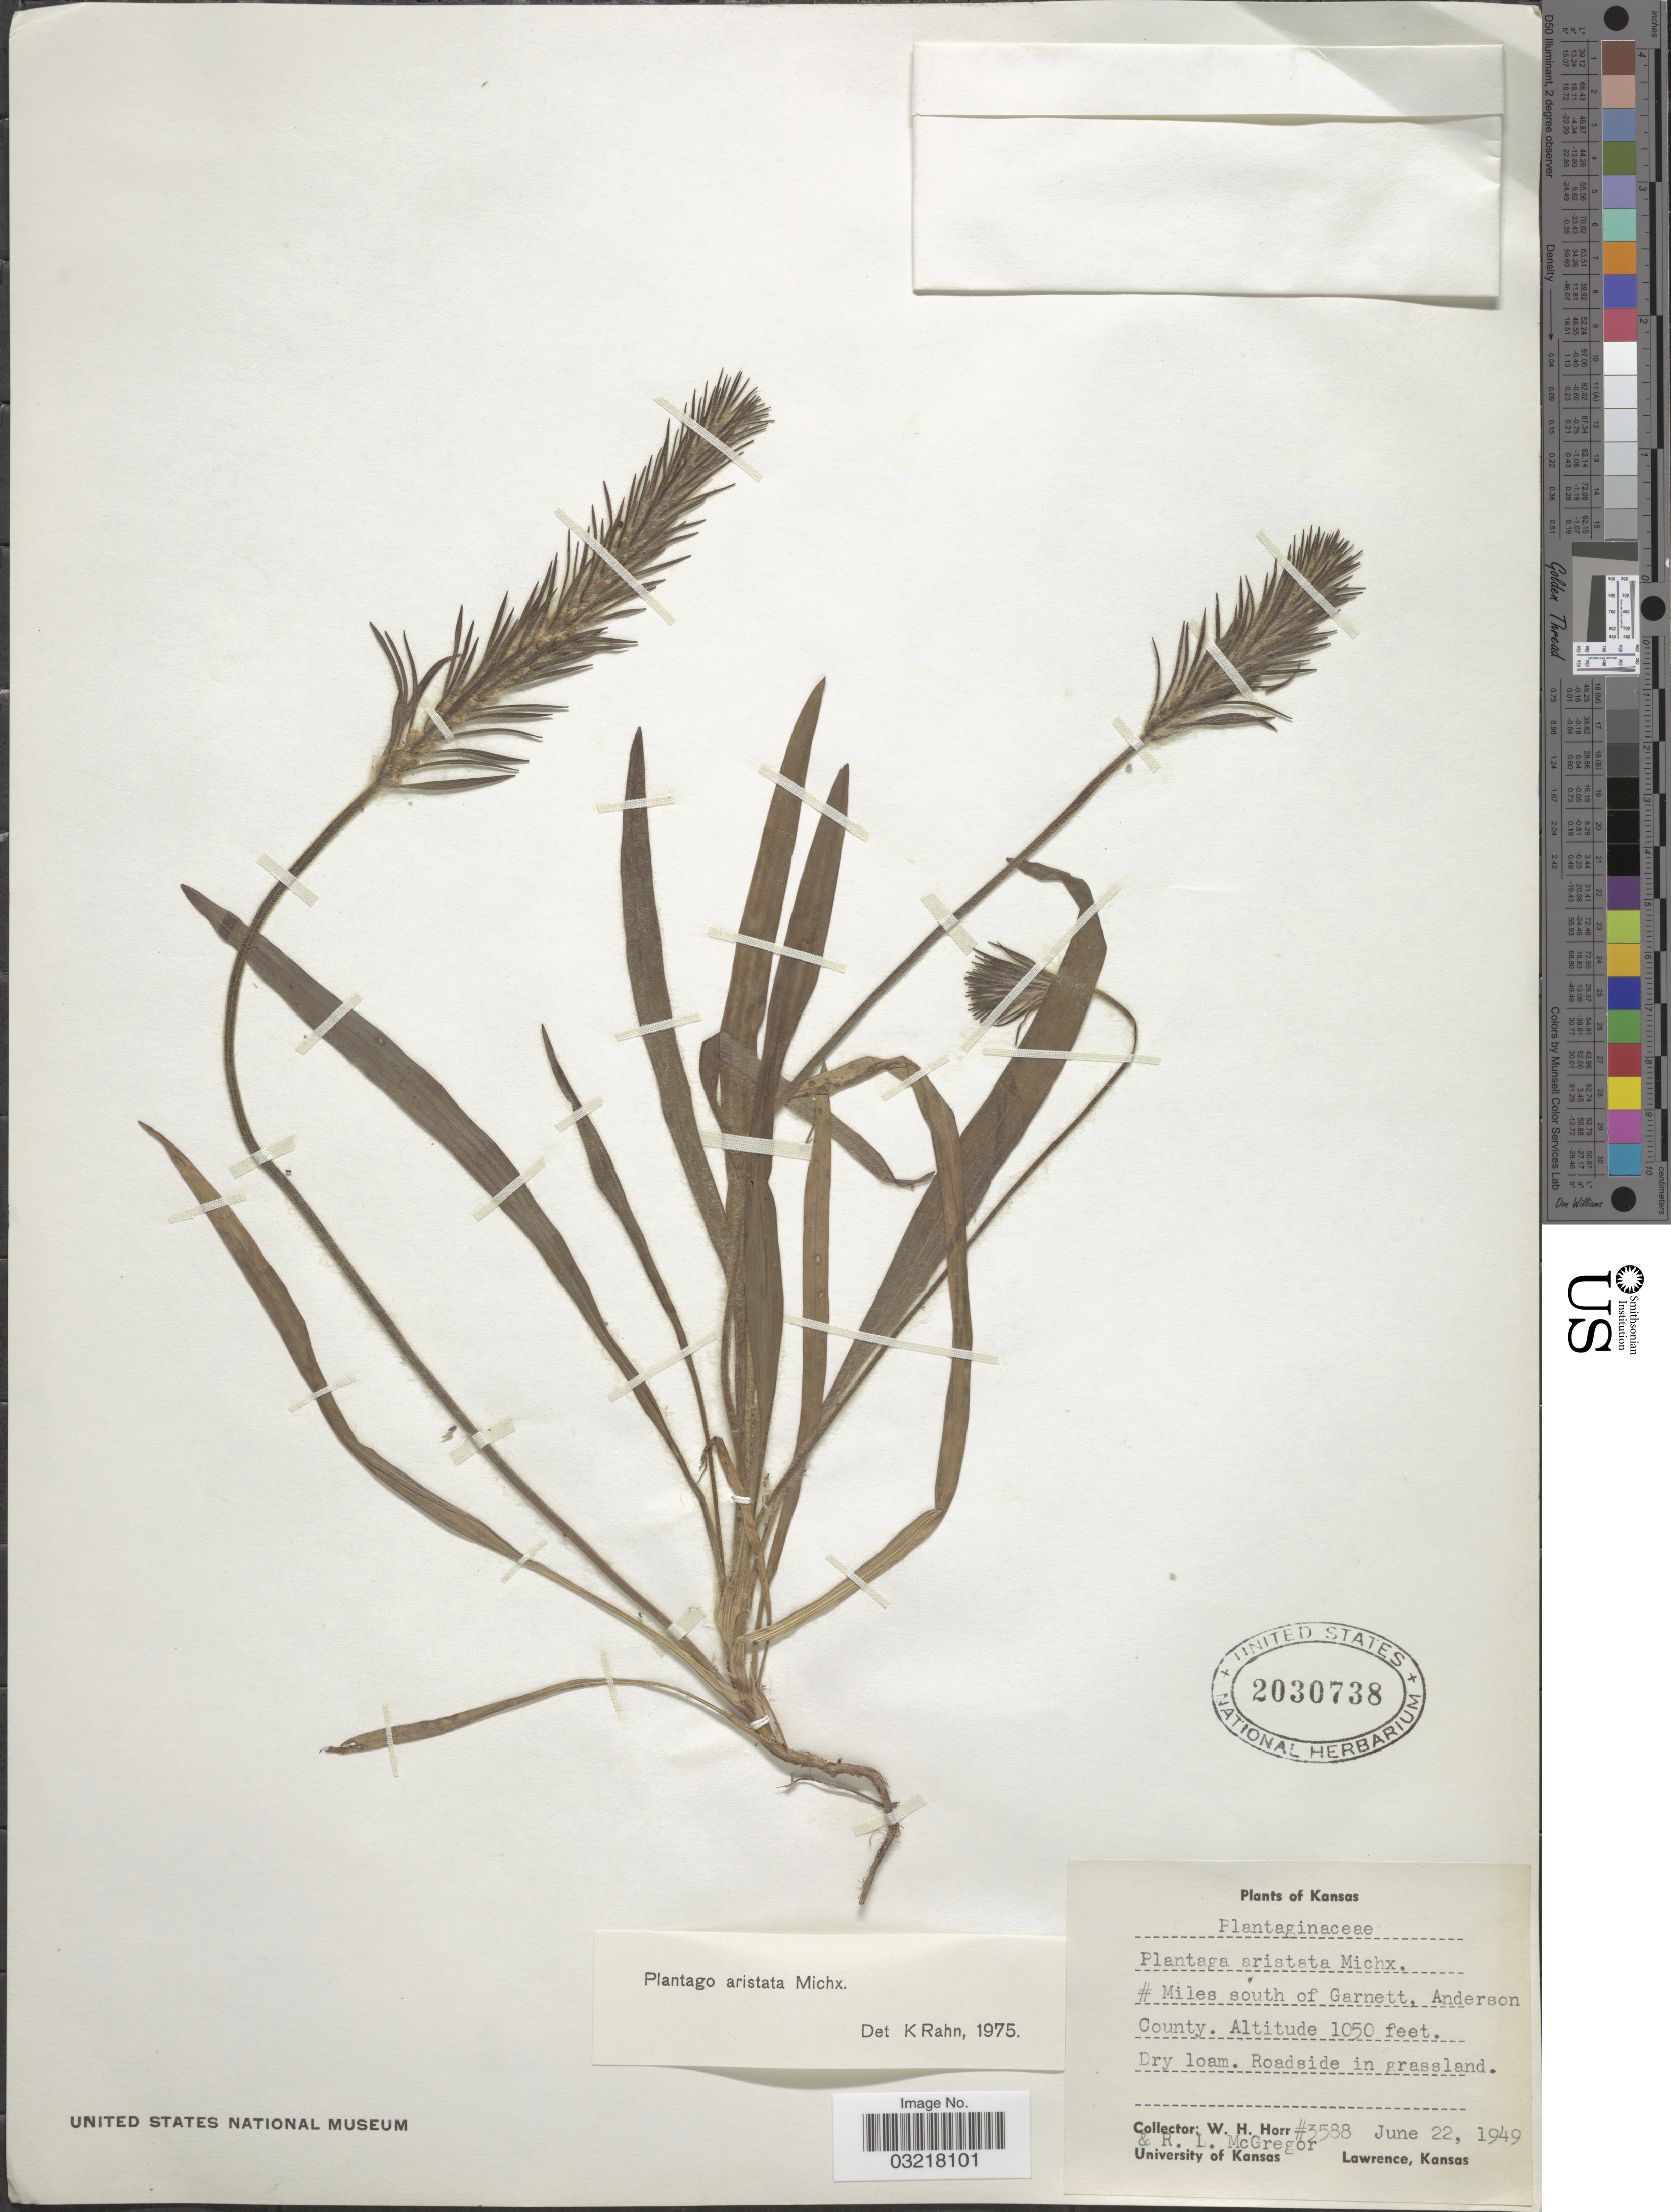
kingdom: Plantae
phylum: Tracheophyta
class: Magnoliopsida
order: Lamiales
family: Plantaginaceae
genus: Plantago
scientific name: Plantago aristata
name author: Michx.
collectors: W. H. Horr & R. McGregor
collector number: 3588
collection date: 1949-06-22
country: United States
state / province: Kansas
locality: # Miles south of Garnett, Anderson County.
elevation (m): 320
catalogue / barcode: US 2030738